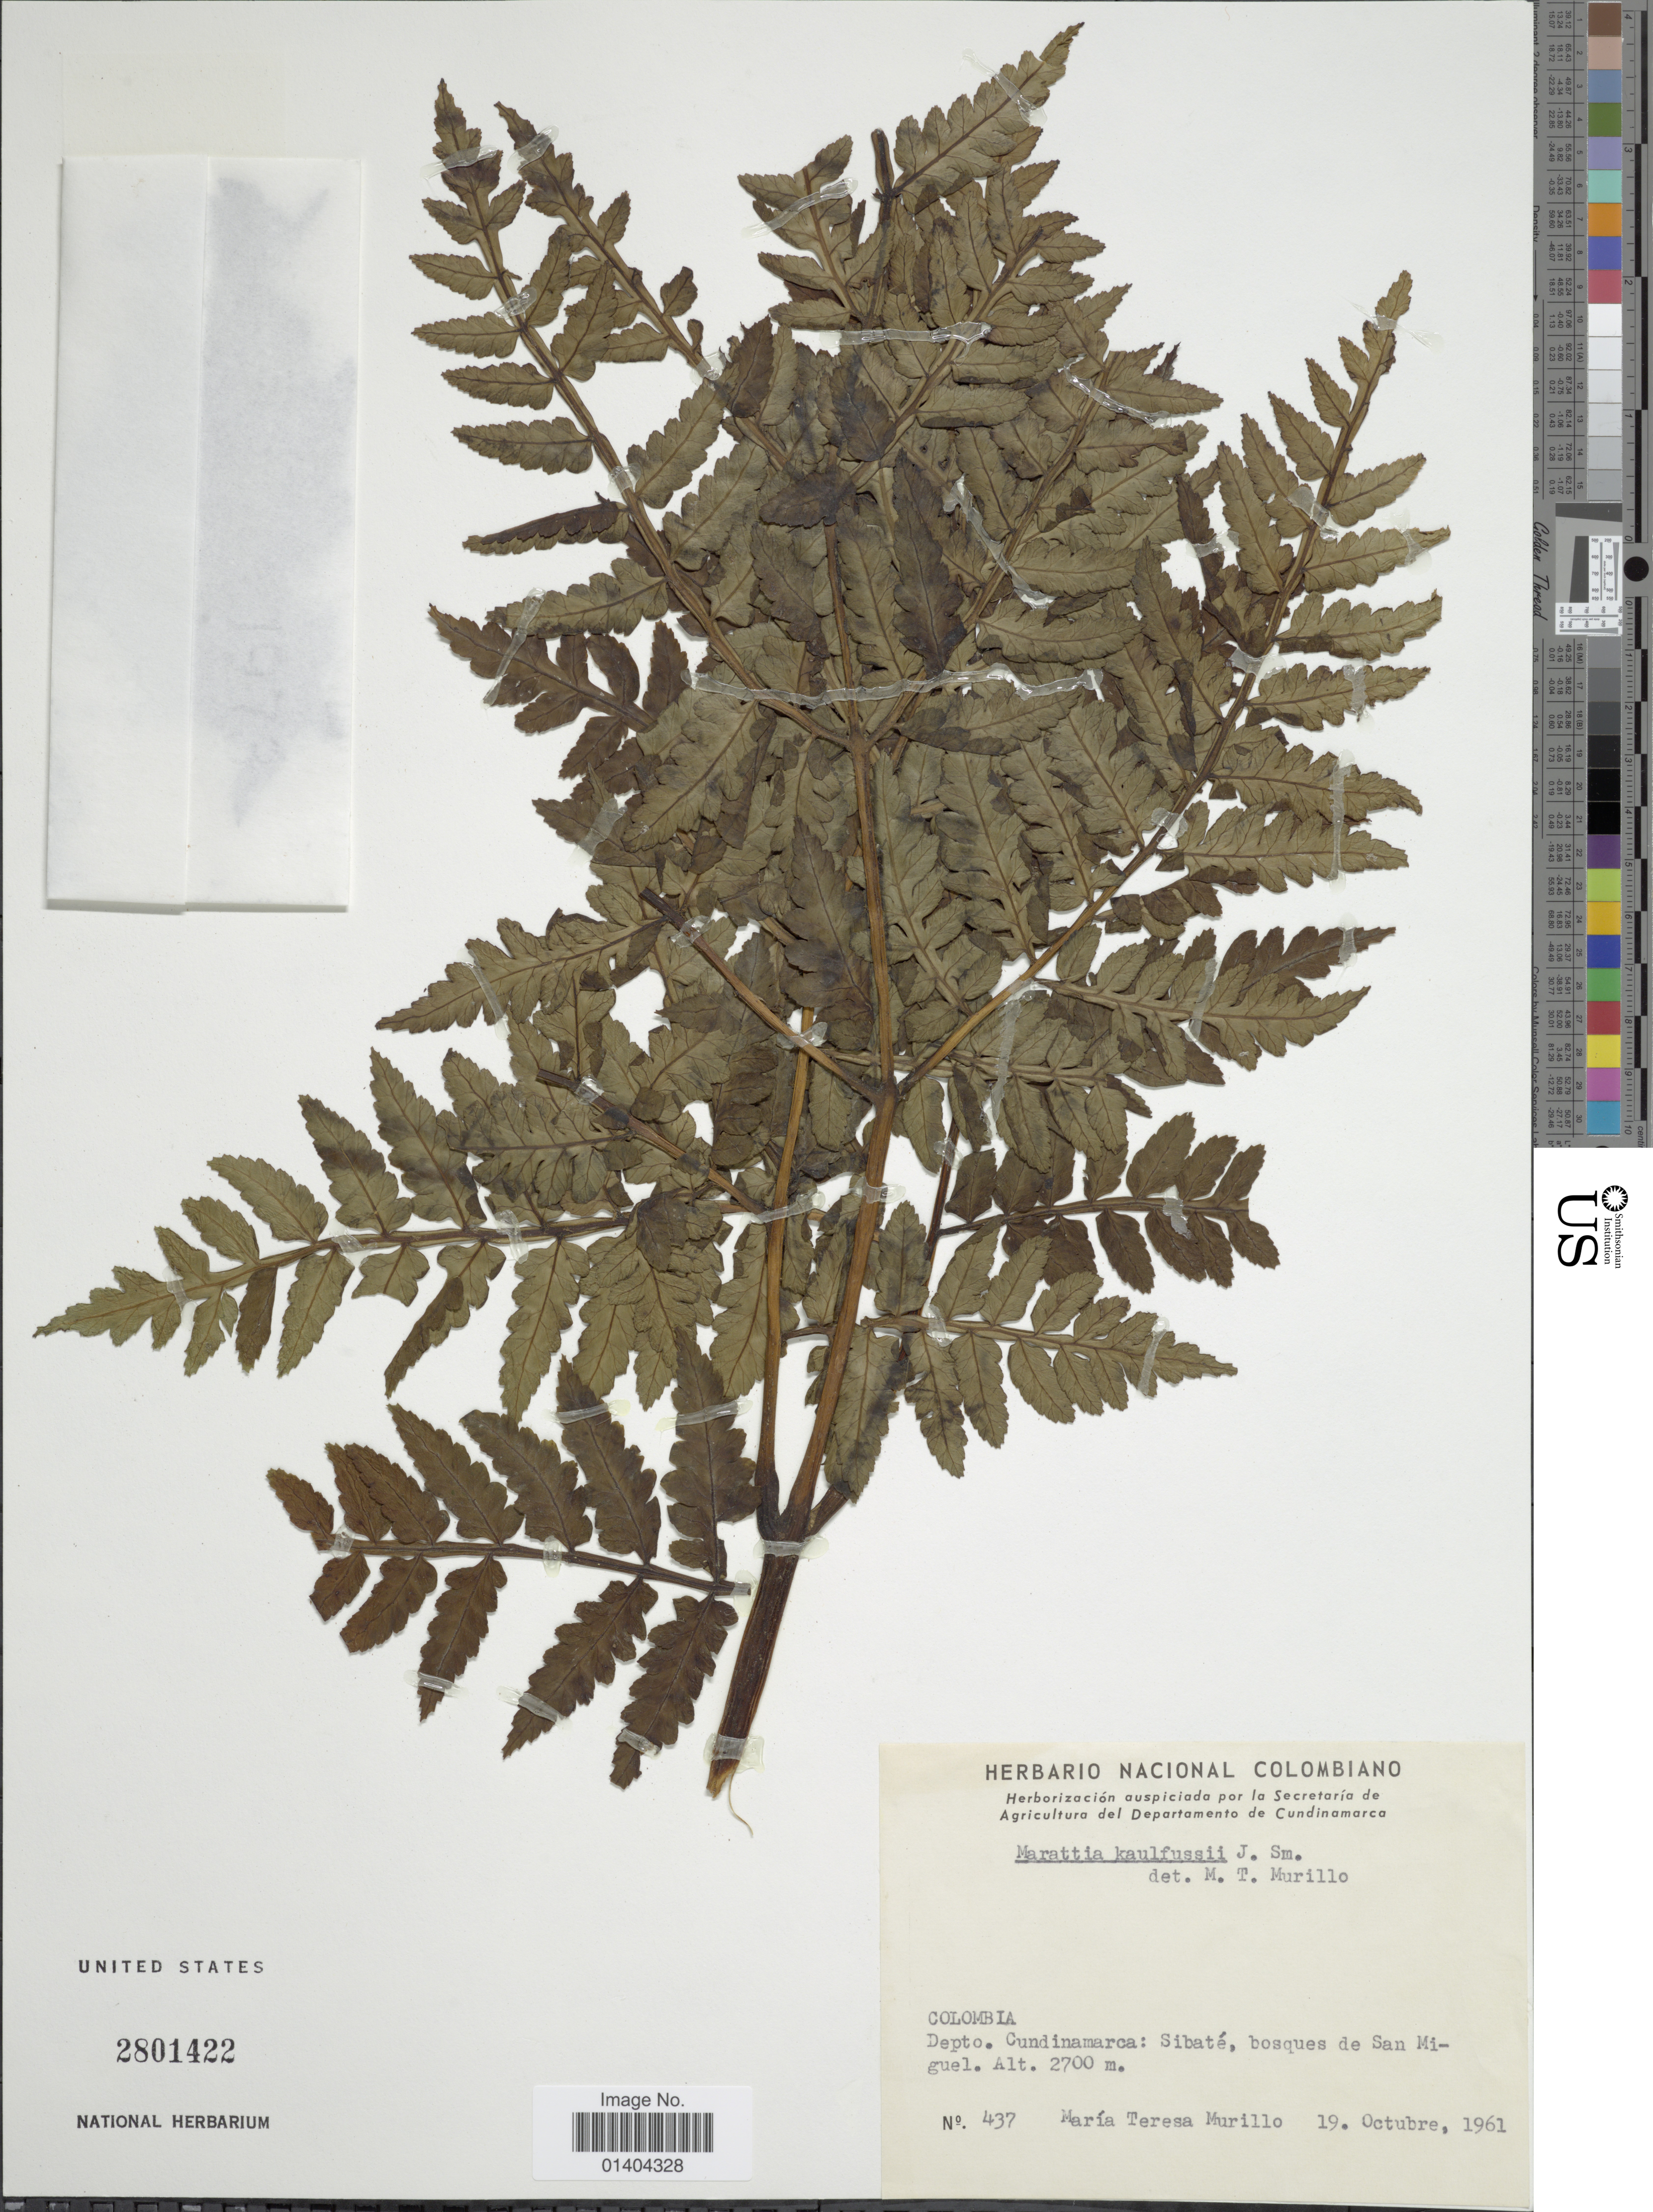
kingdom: Plantae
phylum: Tracheophyta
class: Polypodiopsida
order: Marattiales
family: Marattiaceae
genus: Marattia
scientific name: Marattia laevis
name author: Sm.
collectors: M. Murillo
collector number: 437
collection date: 1961-10-19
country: Colombia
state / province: Cundinamarca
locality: Siibaté, bosque de San Miguel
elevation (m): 2700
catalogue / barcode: US 2801422